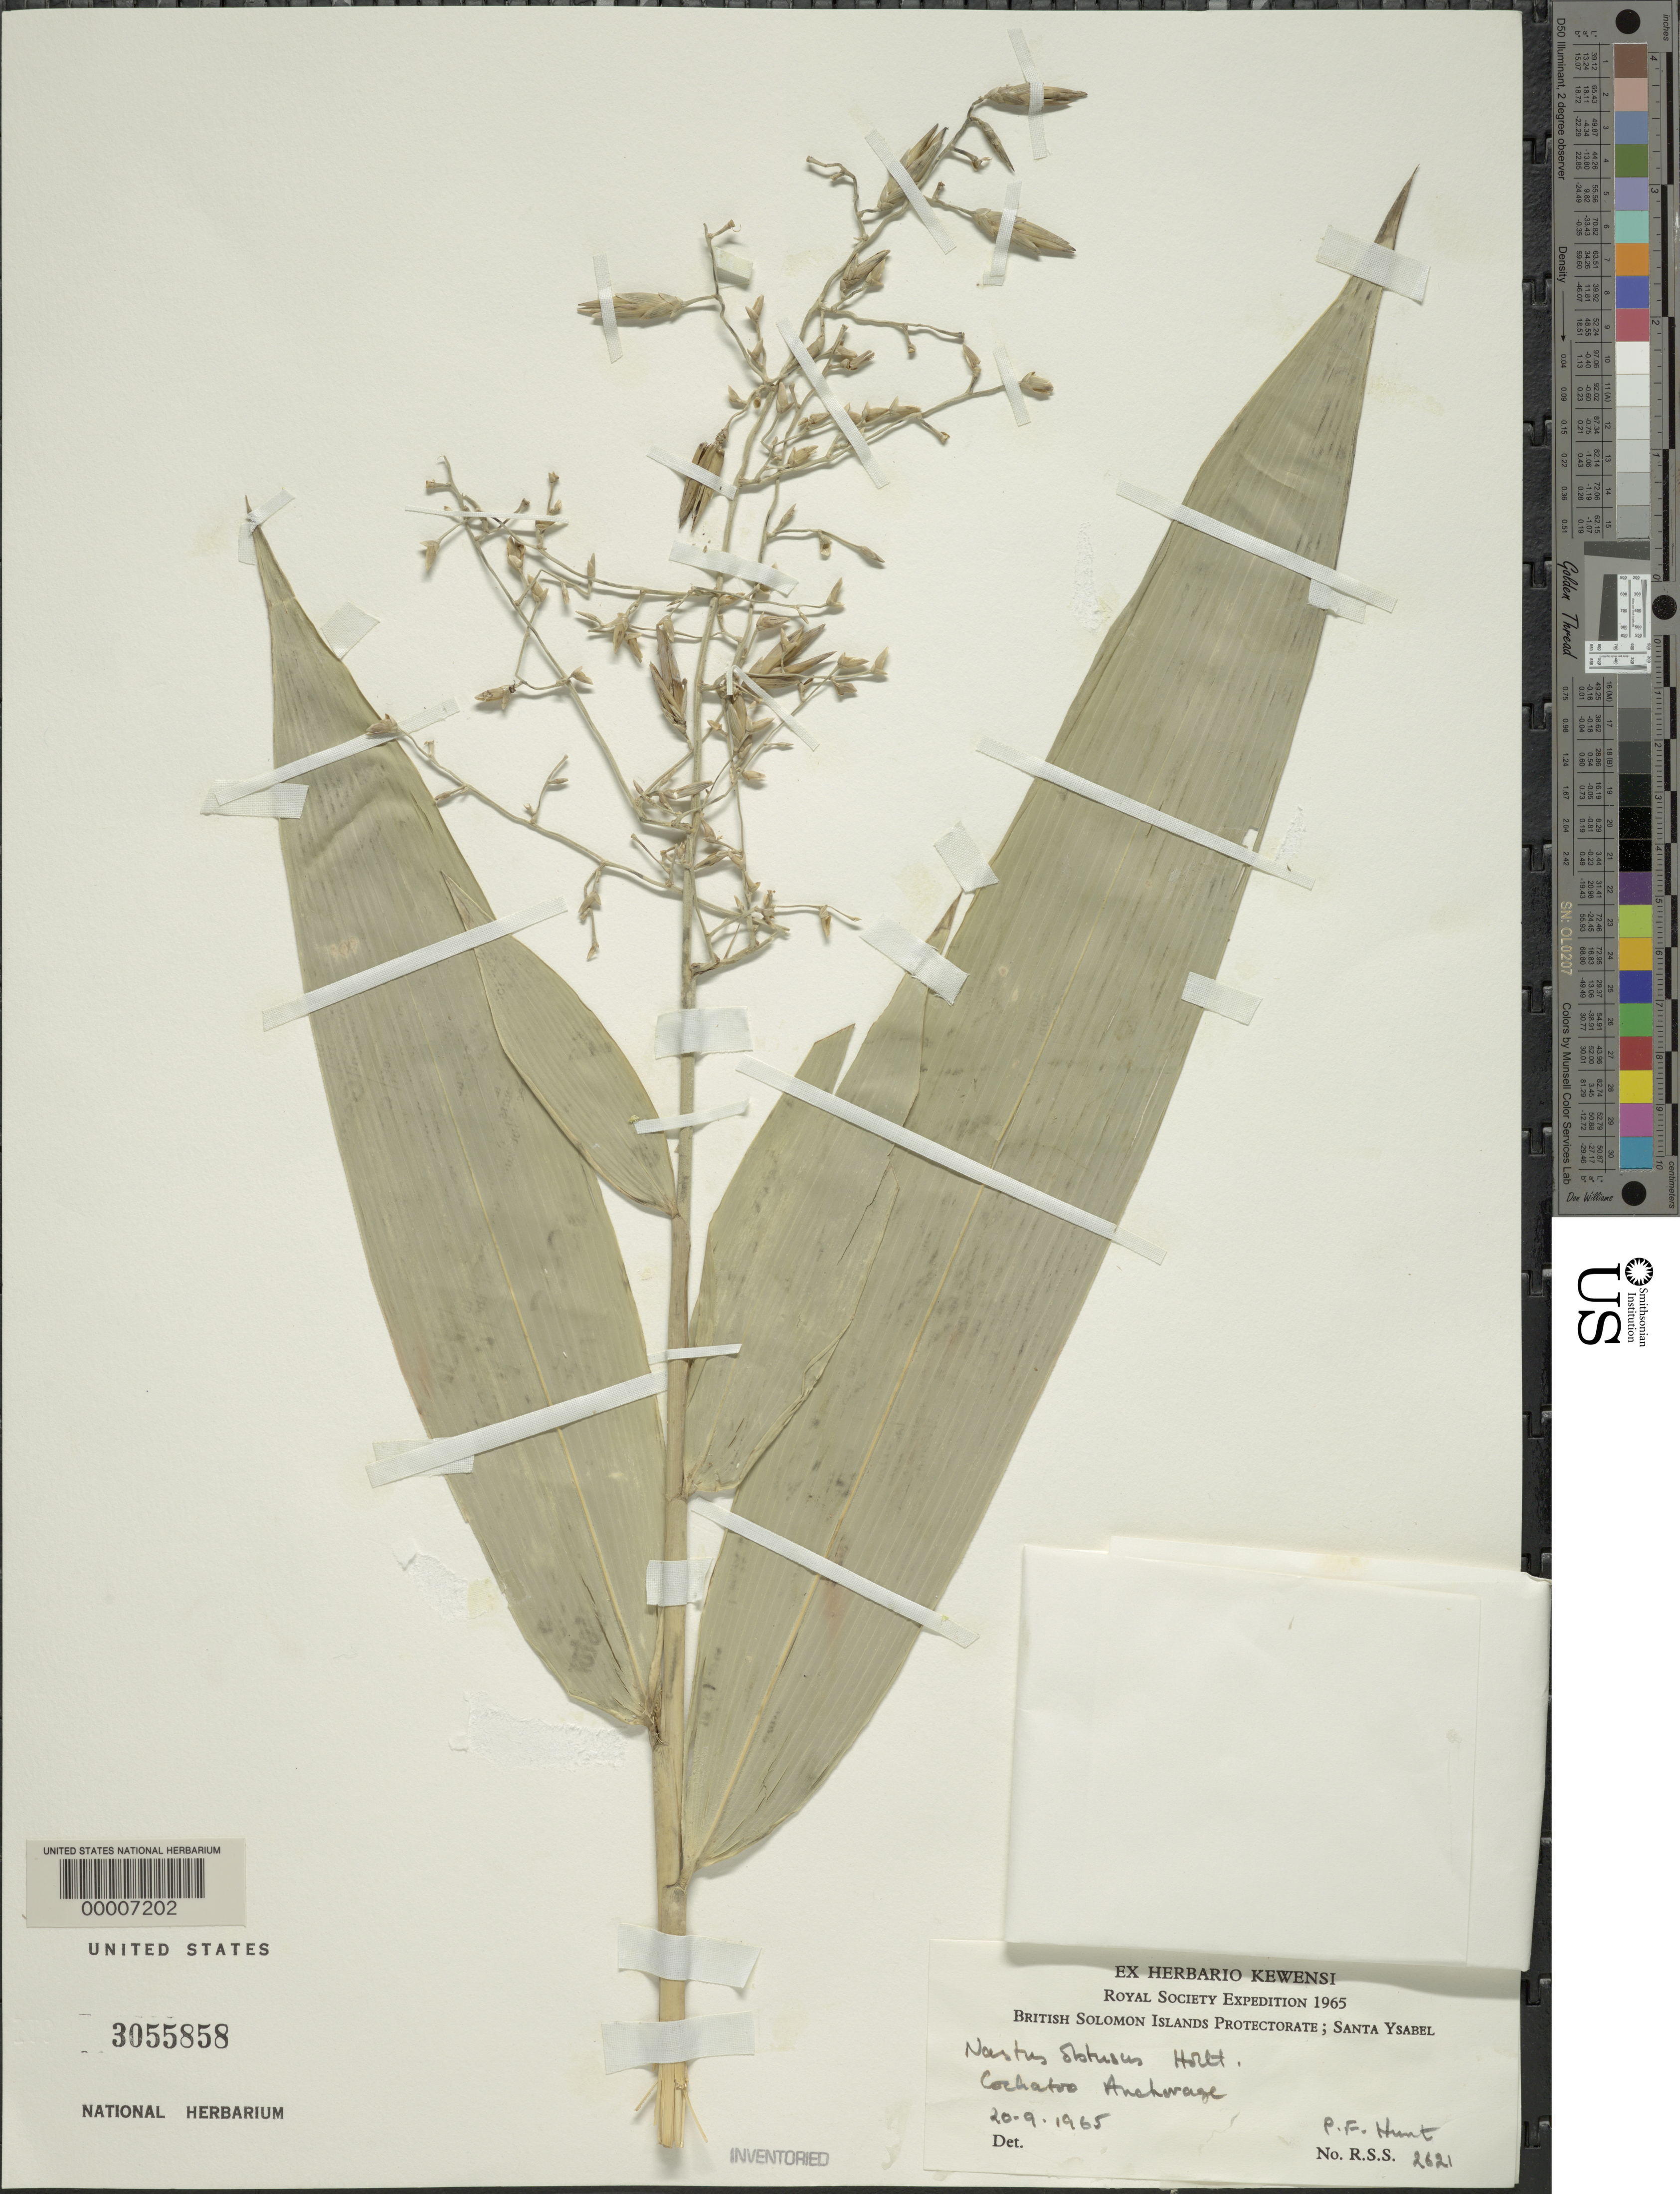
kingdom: Plantae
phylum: Tracheophyta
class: Liliopsida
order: Poales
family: Poaceae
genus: Nastus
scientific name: Nastus obtusus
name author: Holttum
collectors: P. F. Hunt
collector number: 2621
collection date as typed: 20 Sep 1965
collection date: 1965-09-20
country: Solomon Islands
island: Santa Isabel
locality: Cochatro anchorage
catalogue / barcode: US 3055858